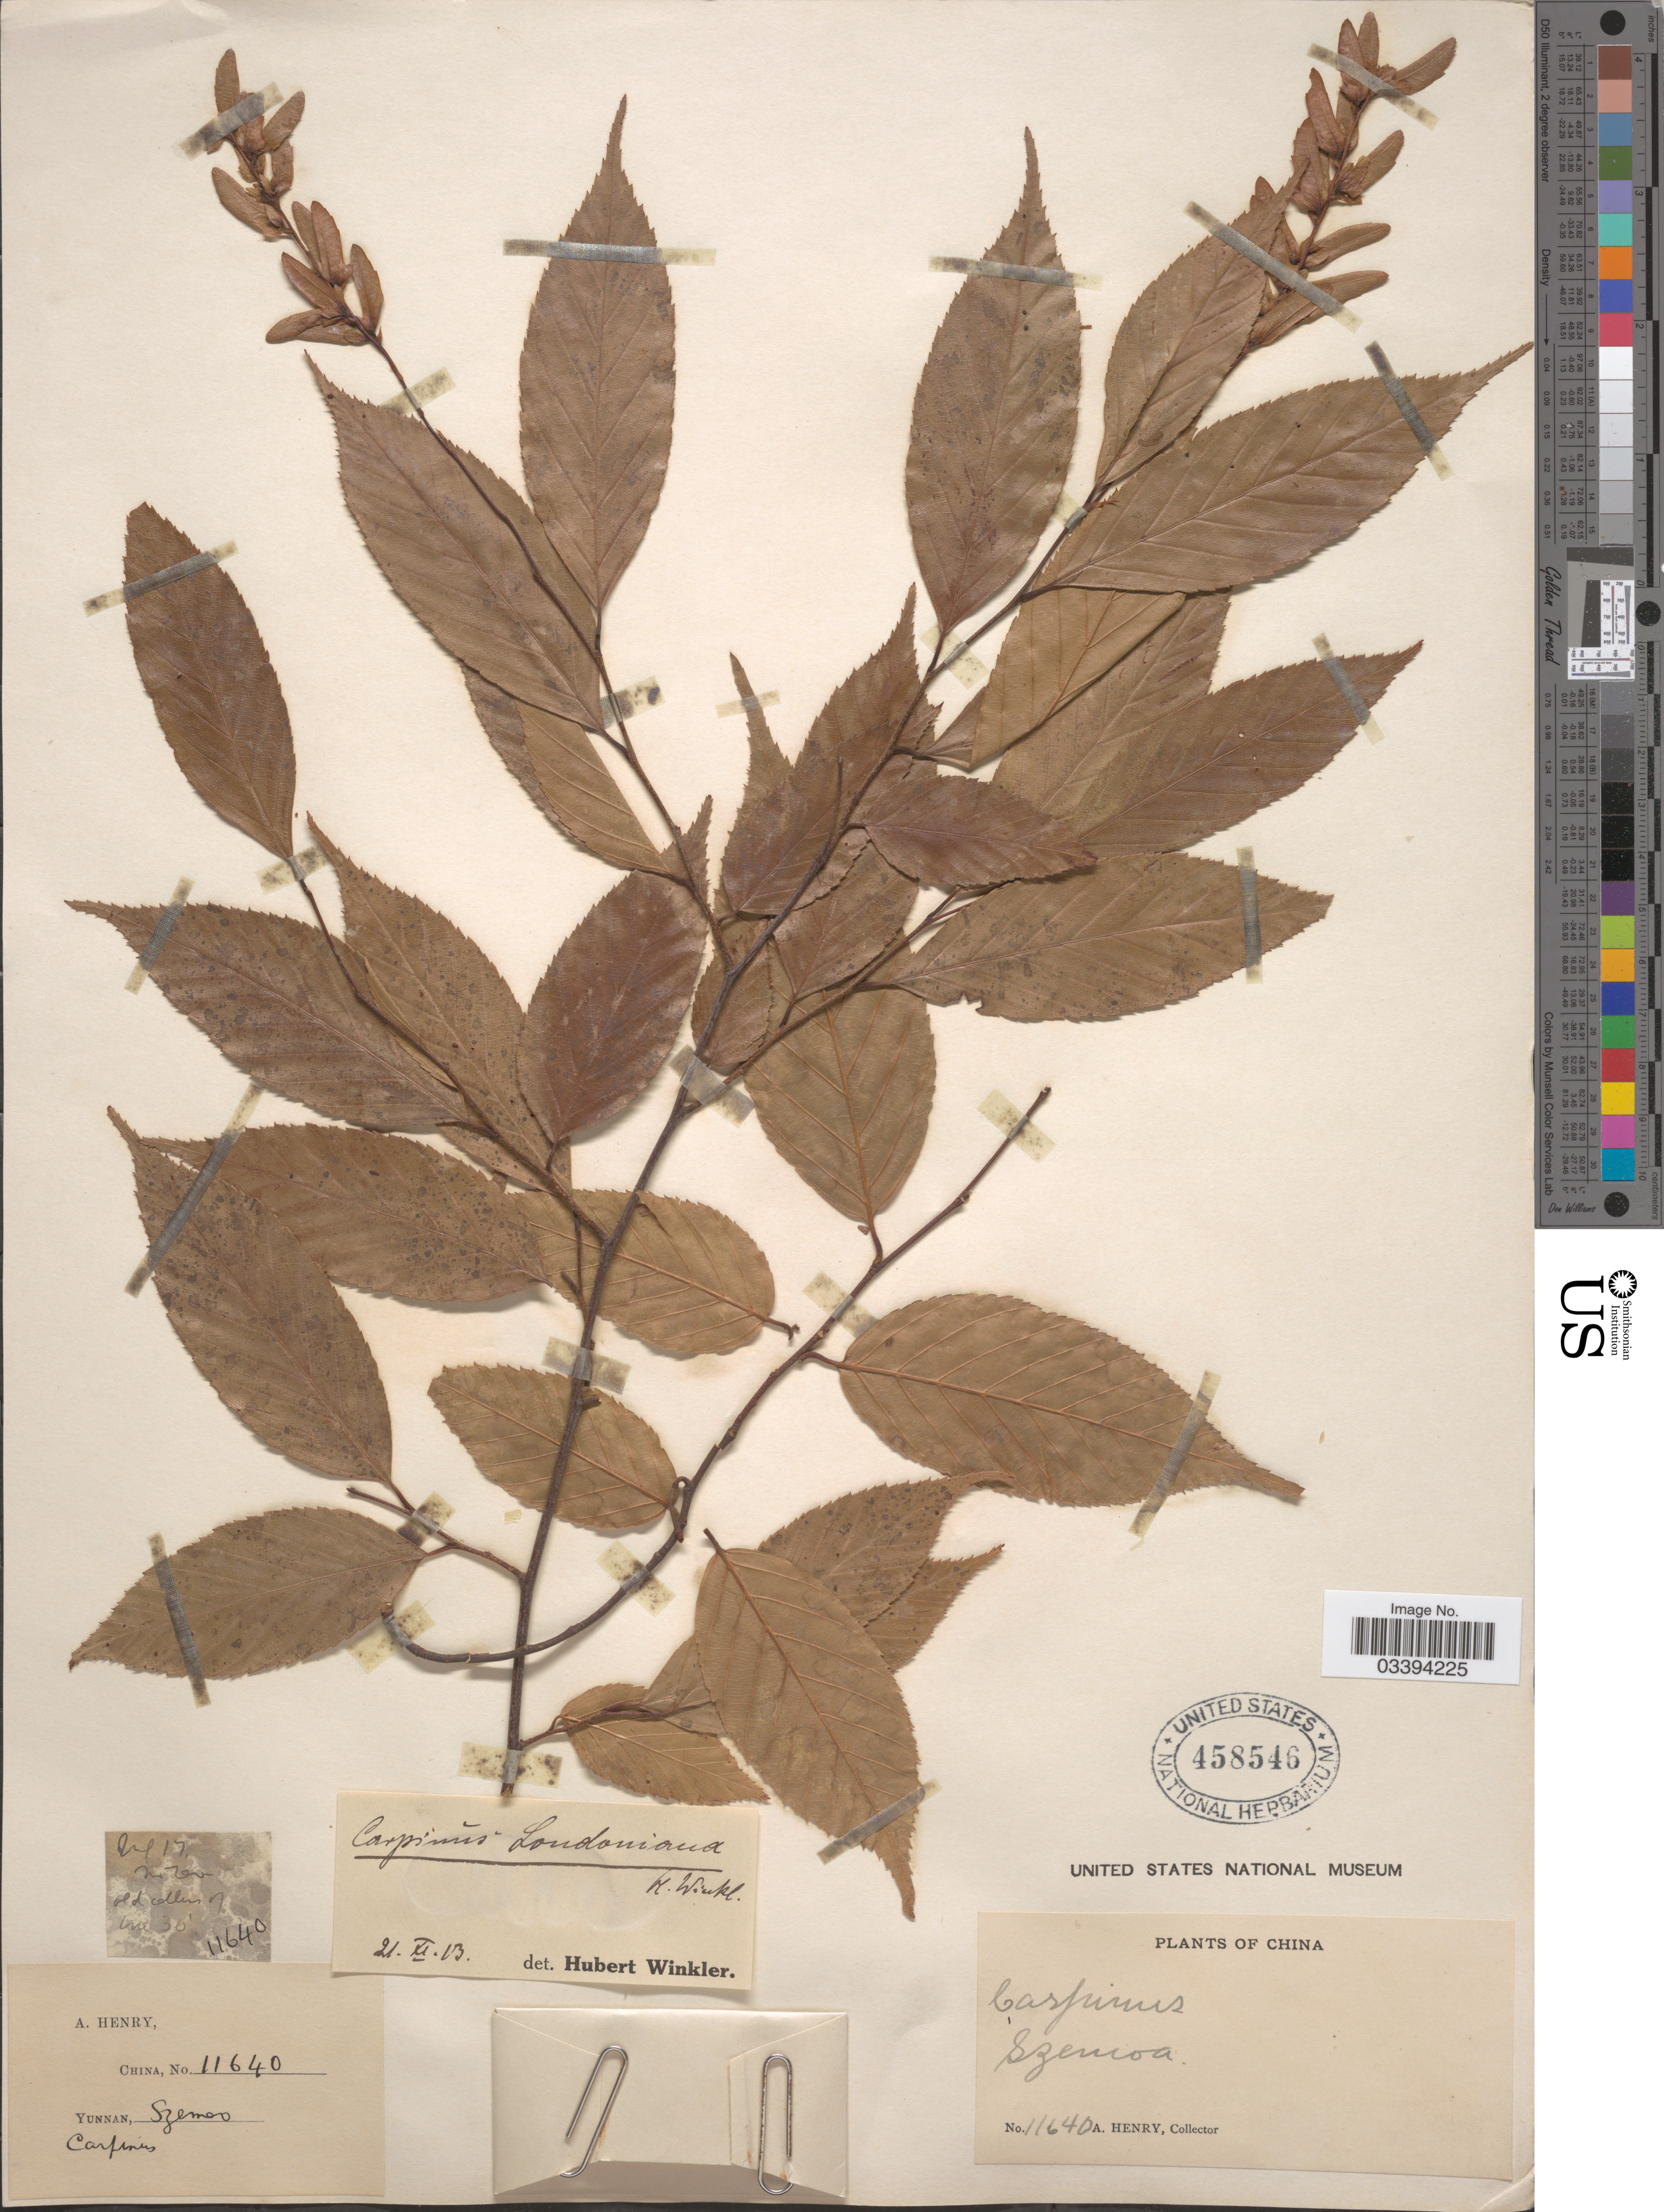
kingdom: Plantae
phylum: Tracheophyta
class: Magnoliopsida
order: Fagales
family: Betulaceae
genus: Carpinus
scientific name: Carpinus londoniana var. londoniana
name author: H.J.P. Winkl.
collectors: A. Henry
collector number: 11640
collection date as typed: Transcribed d/m/y: /7/17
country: China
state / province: Yunnan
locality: Szemoa.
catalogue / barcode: US 458546